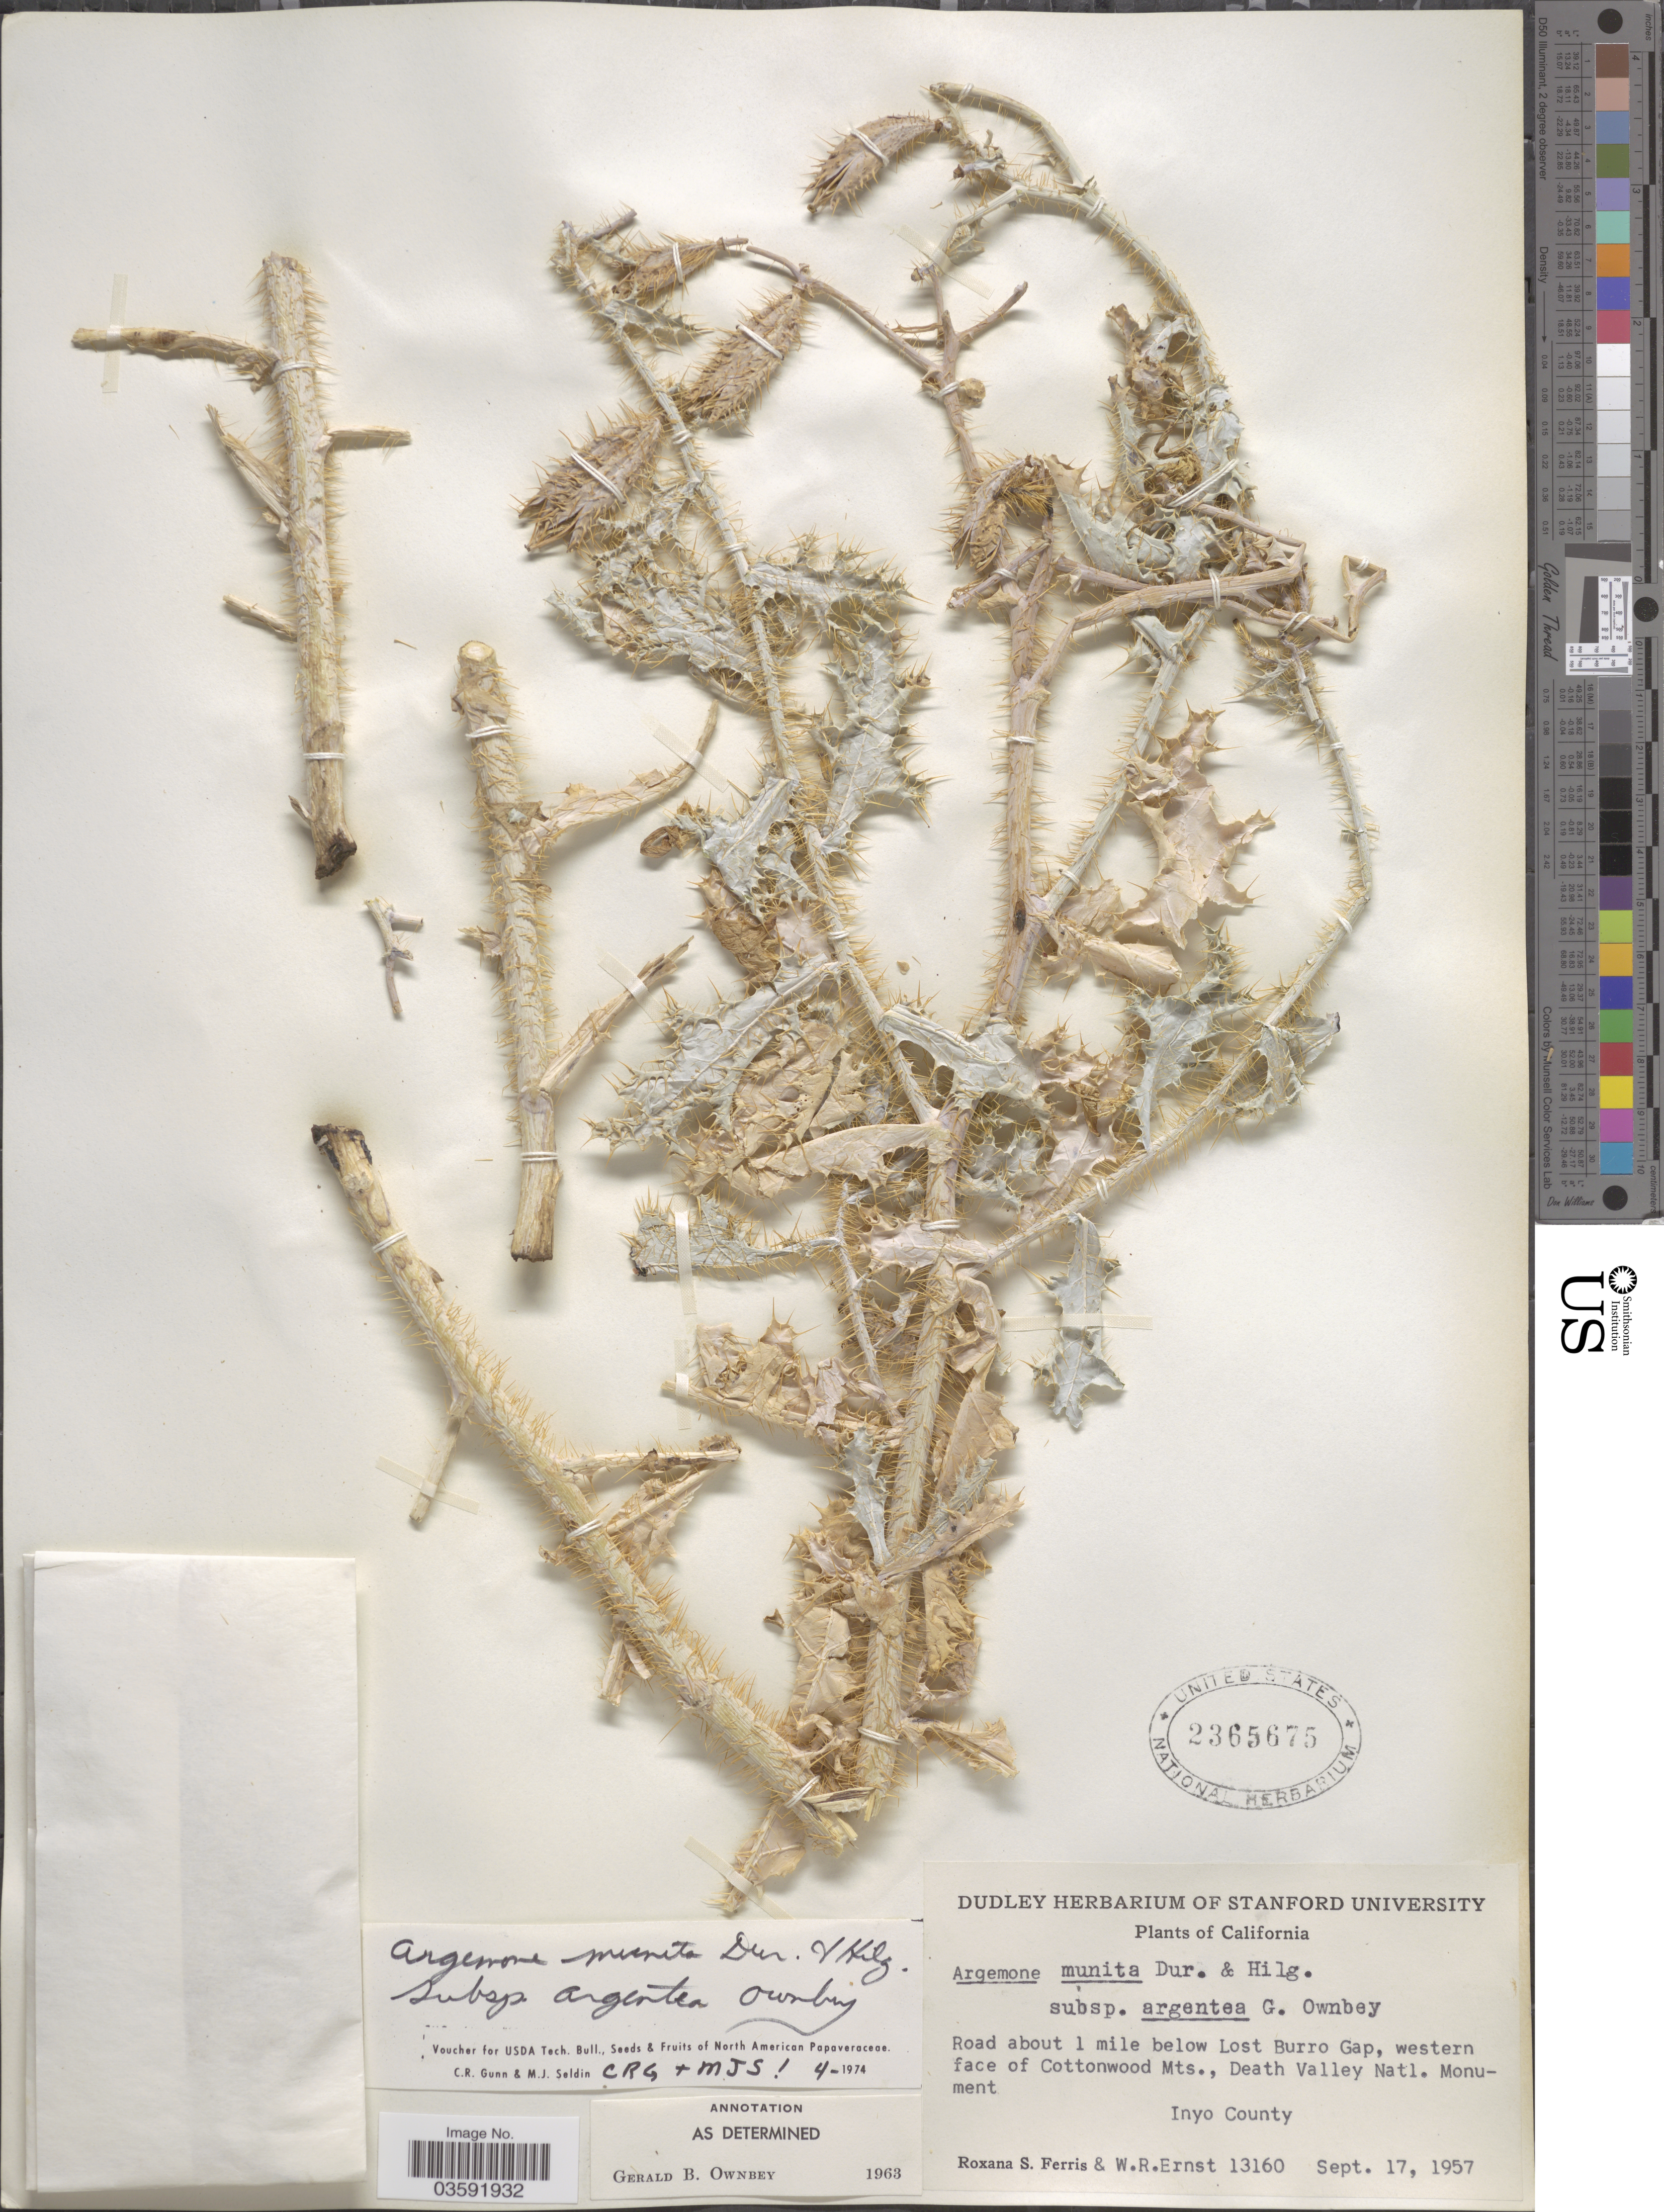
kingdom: Plantae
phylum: Tracheophyta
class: Magnoliopsida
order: Ranunculales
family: Papaveraceae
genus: Argemone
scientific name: Argemone munita subsp. argentea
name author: G.B. Ownbey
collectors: R. S. Ferris & W. R. Ernst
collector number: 13160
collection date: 1957-09-17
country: United States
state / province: California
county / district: Inyo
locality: Road about 1 mile below Los Burro Gap, western face of Cottonwood Mts., Death Valley Natl. Monument. Inyo County.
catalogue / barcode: US 2365675